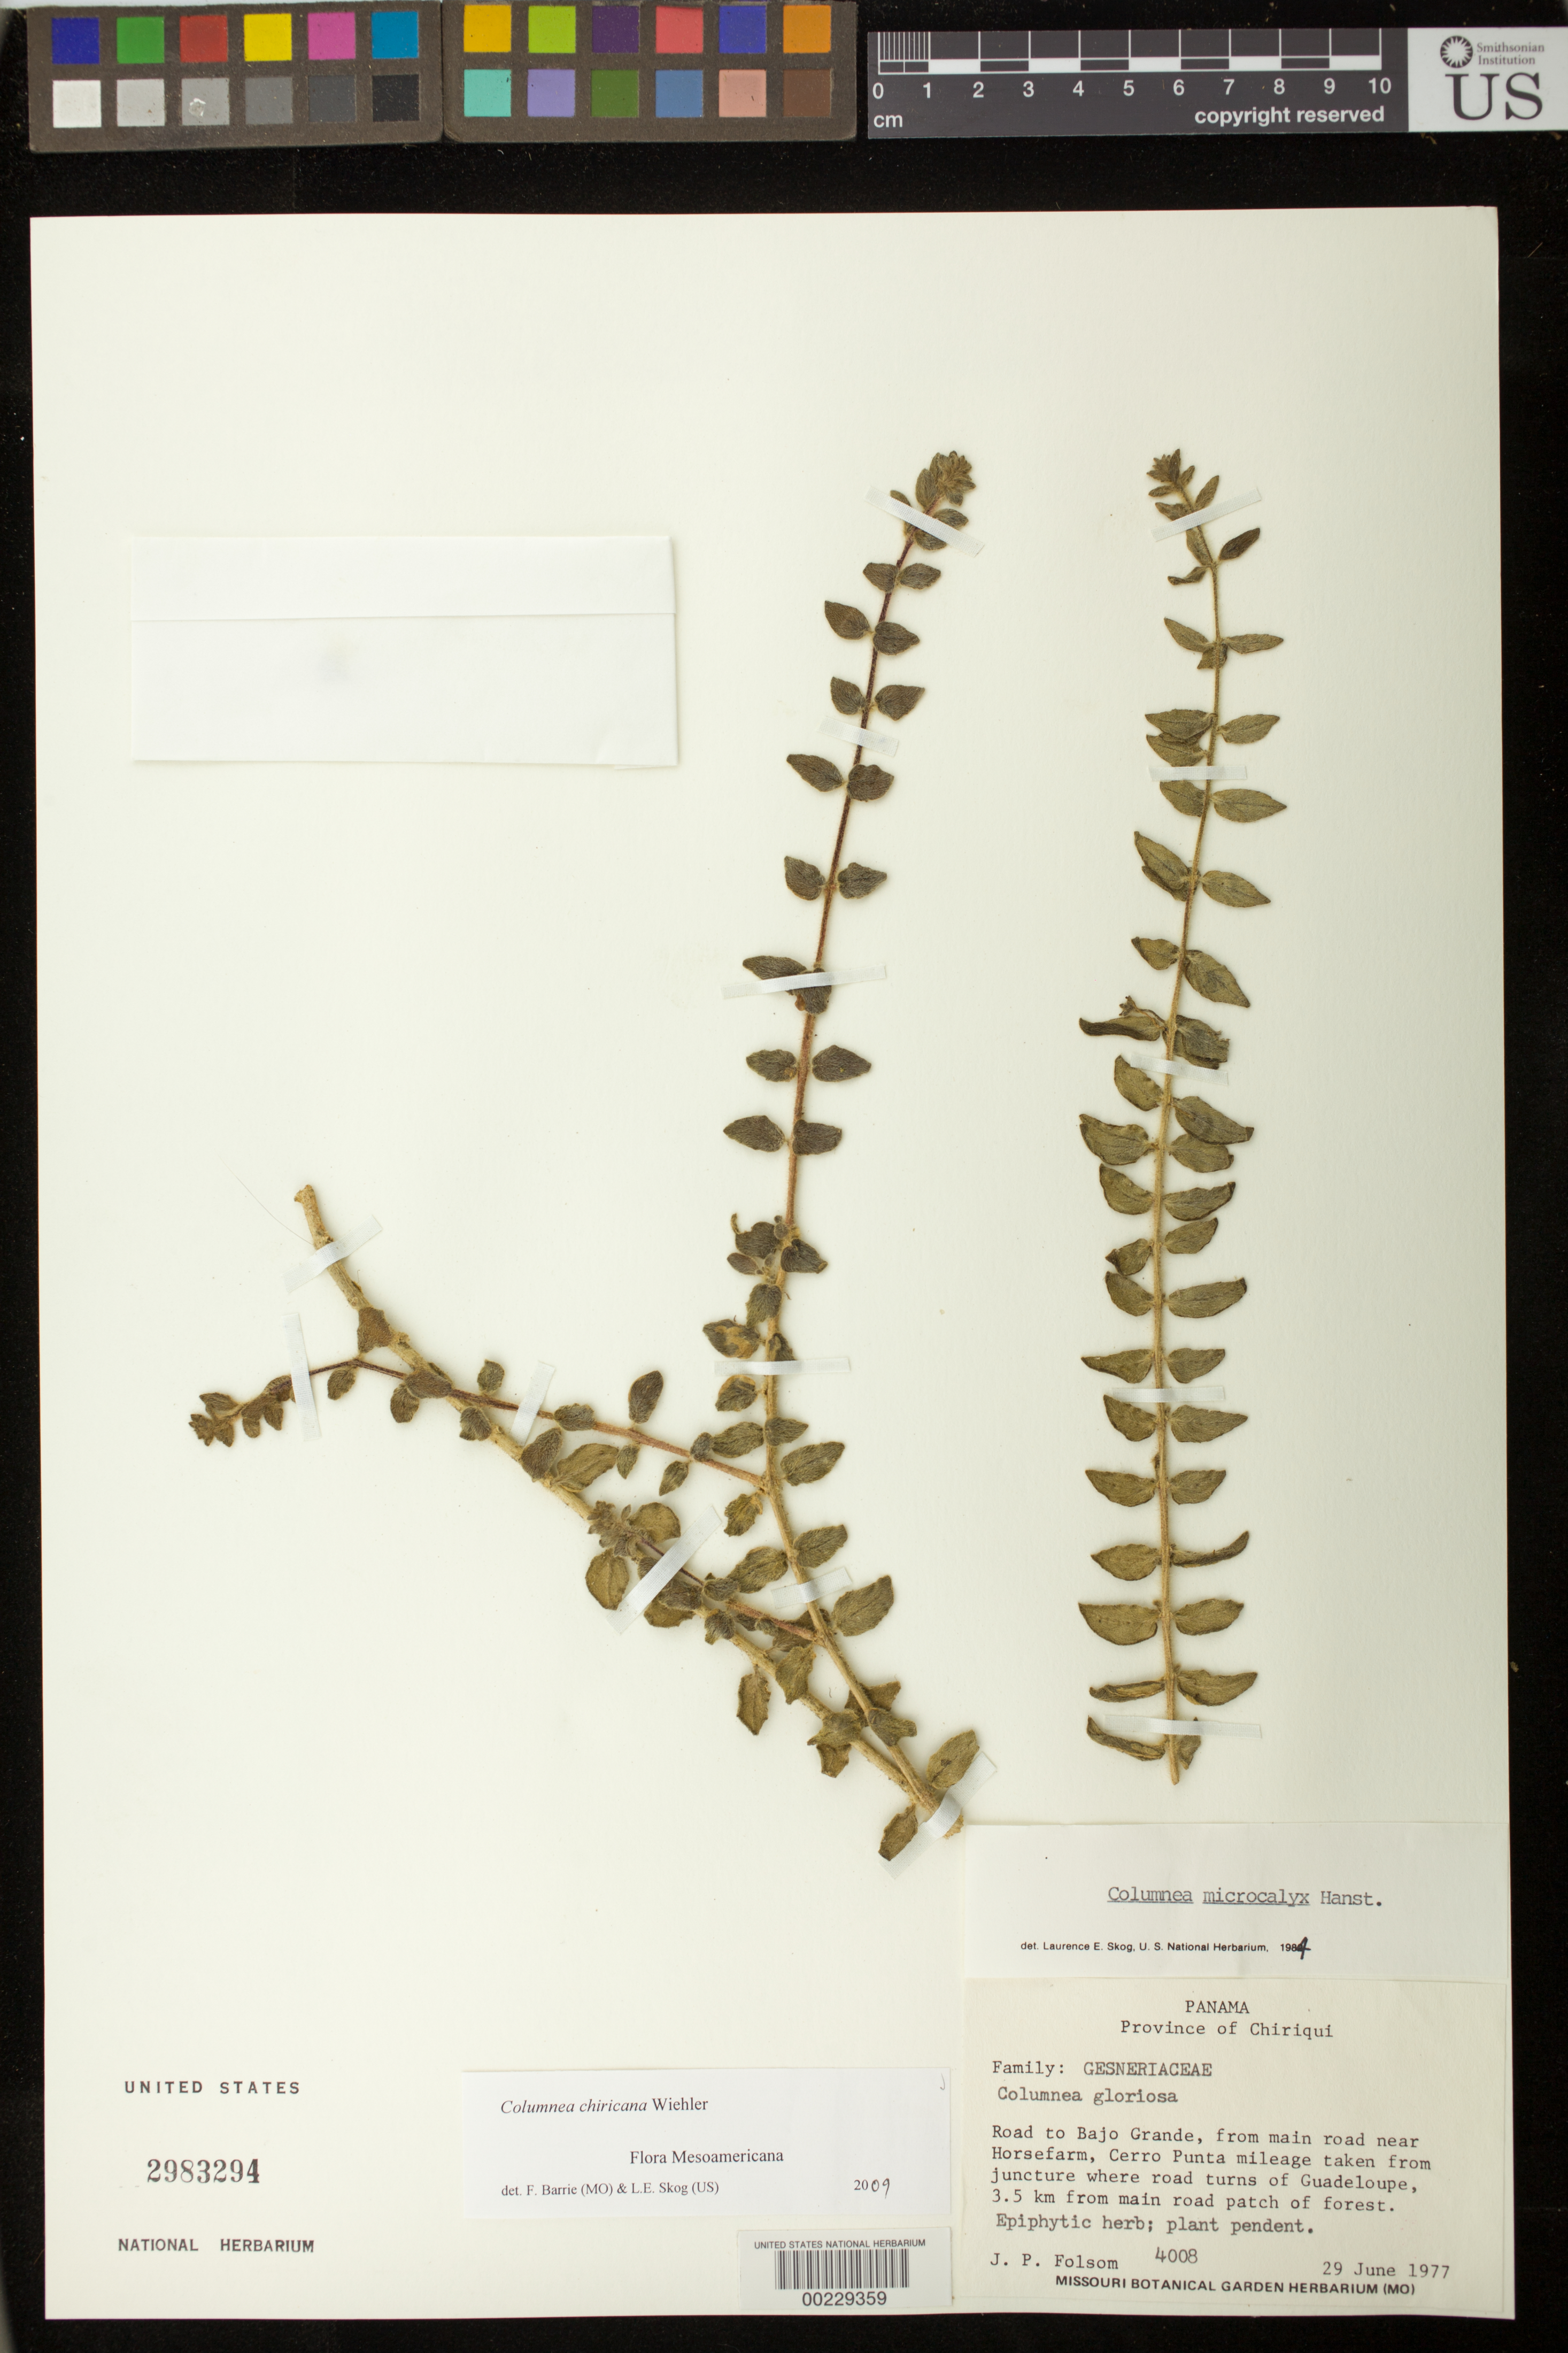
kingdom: Plantae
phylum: Tracheophyta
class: Magnoliopsida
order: Lamiales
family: Gesneriaceae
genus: Columnea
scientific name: Columnea chiricana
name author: Wiehler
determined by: Barrie, F. R.; Skog, Laurence E.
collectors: J. P. Folsom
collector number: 4008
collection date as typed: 29 Jun 1977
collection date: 1977-06-29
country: Panama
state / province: Chiriquí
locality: Rd to Bajo Grande, from main rd near horsefarm, Cerro Punta mileage taken from juncture where rd turns of Guadeloupe, 3.5 km .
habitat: Patch of forest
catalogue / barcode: US 2983294